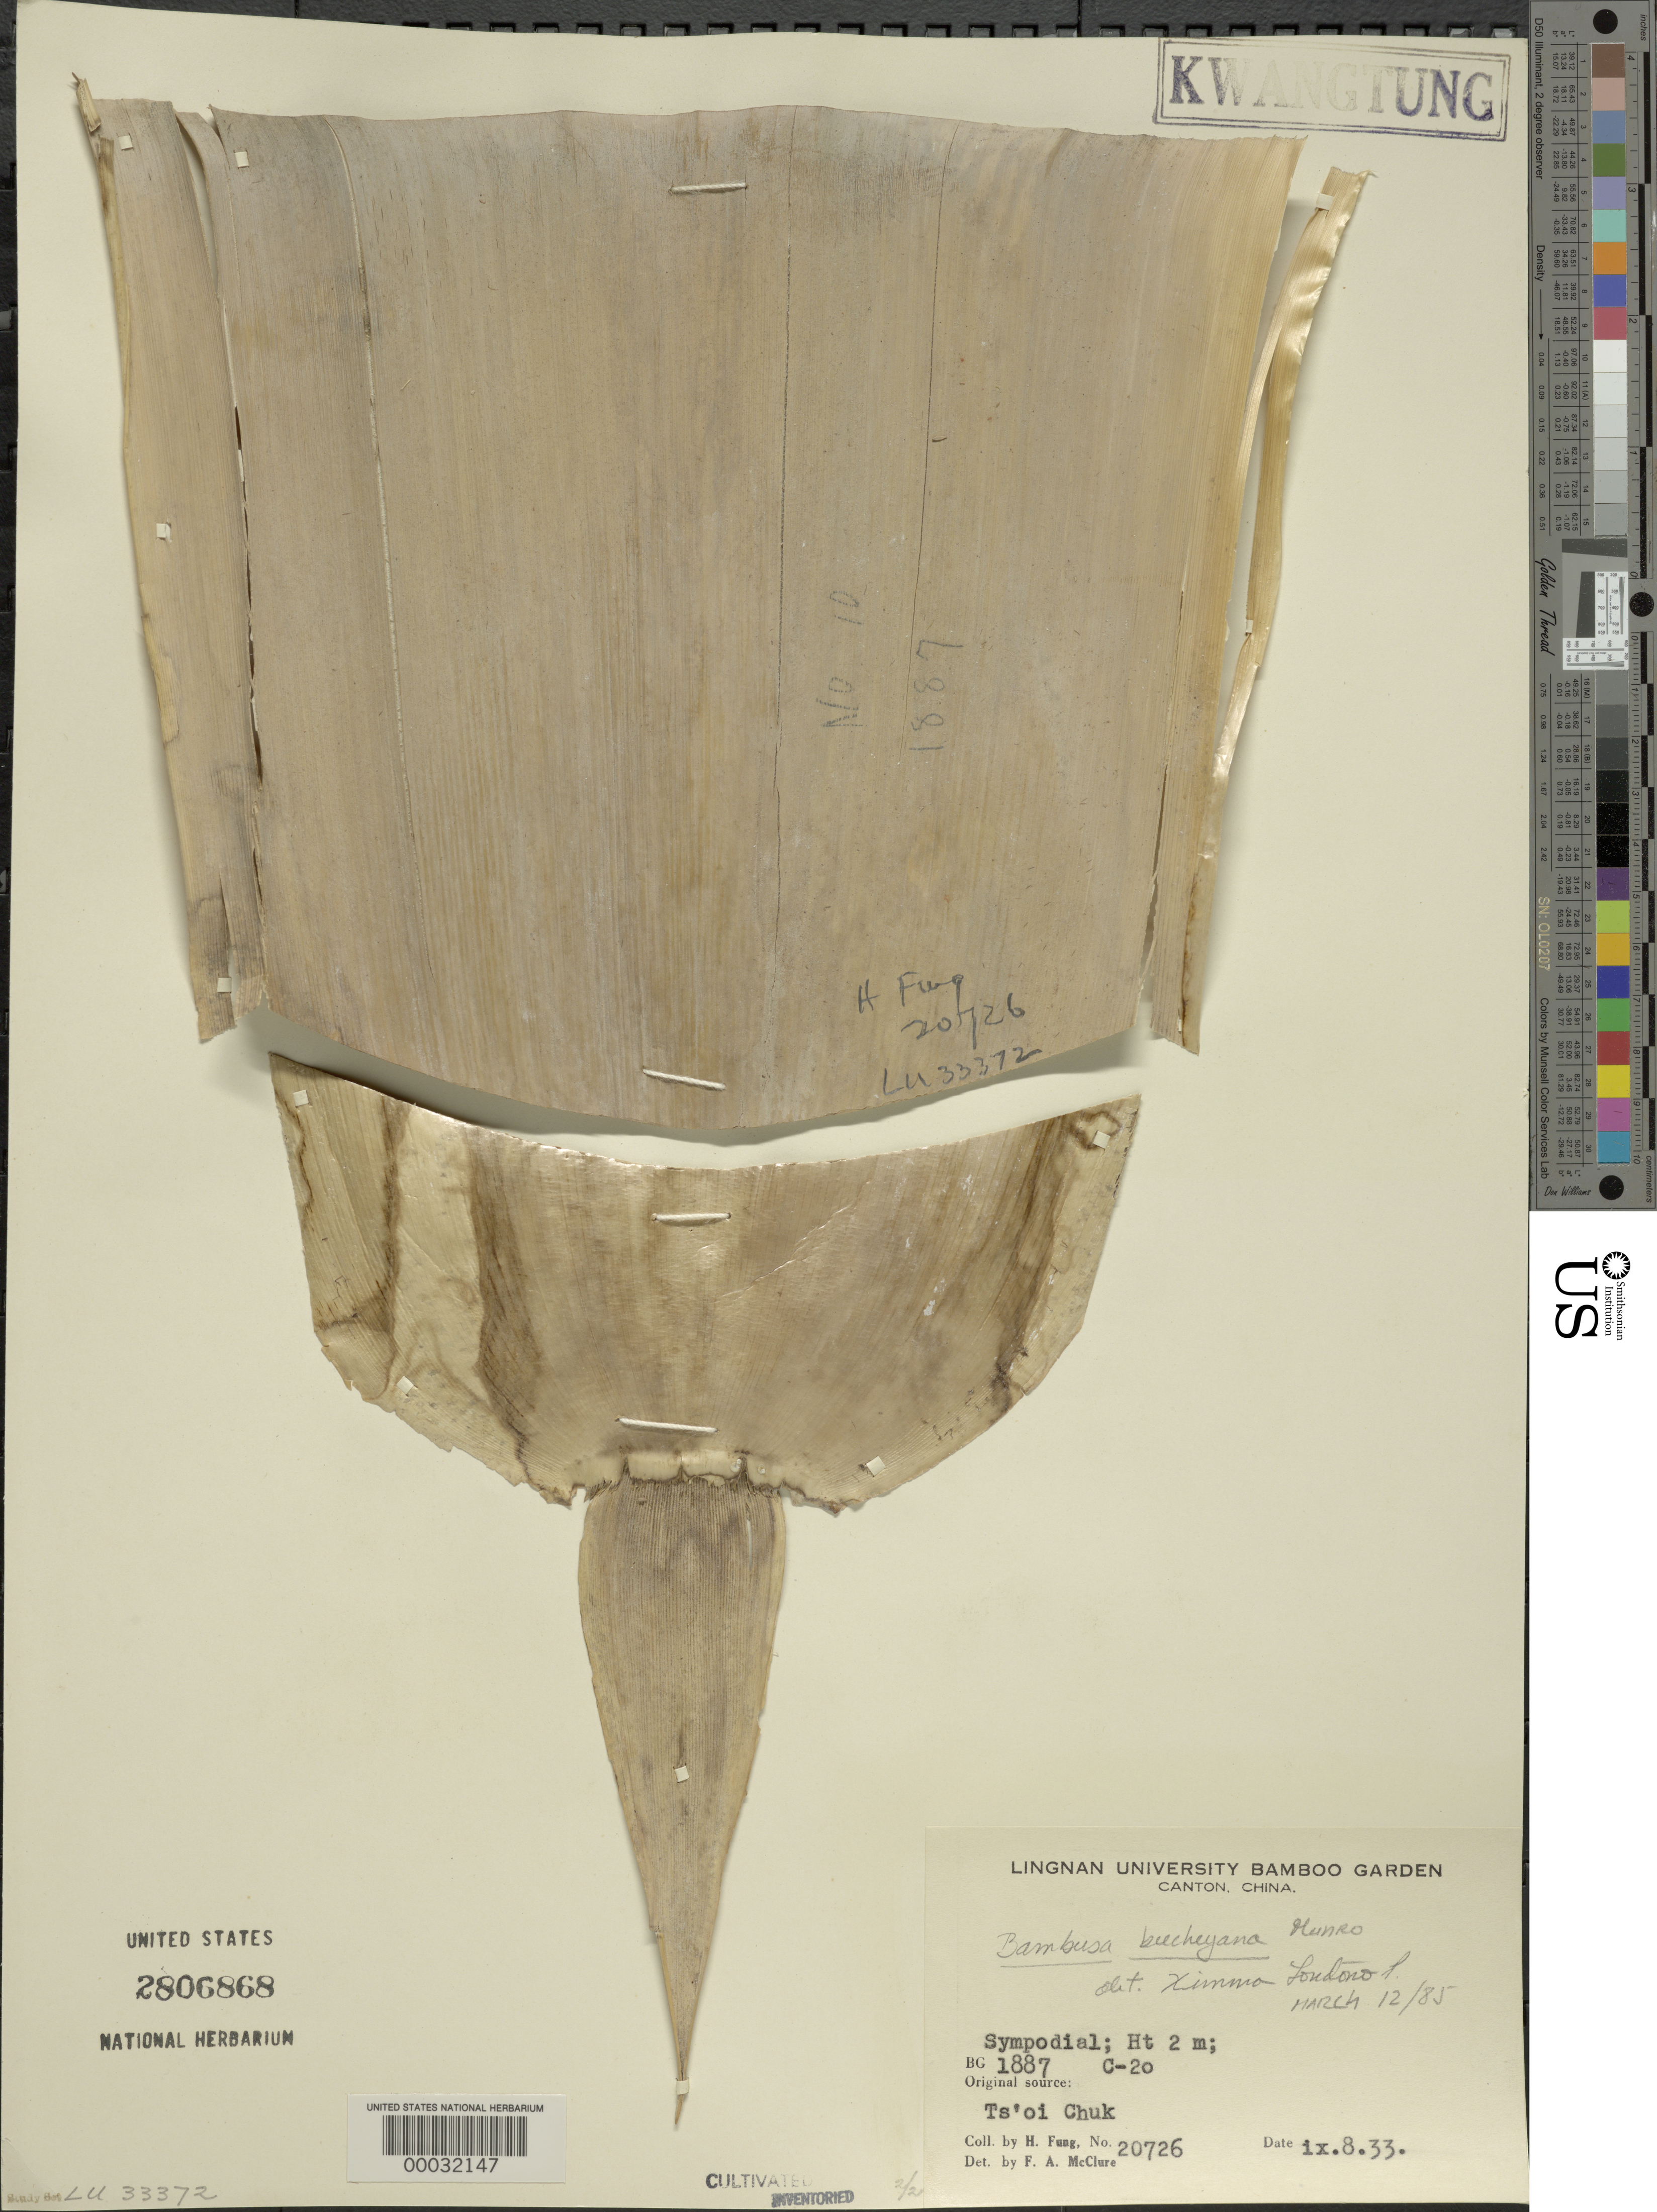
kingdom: Plantae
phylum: Tracheophyta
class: Liliopsida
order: Poales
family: Poaceae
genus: Bambusa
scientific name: Bambusa beecheyana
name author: Munro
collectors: H. L. Fung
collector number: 20726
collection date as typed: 08 Sep 1933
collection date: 1933-09-08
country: China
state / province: Guangdong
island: Honam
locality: Lingnan univ. bamboo garden-poon yu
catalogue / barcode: US 2806868